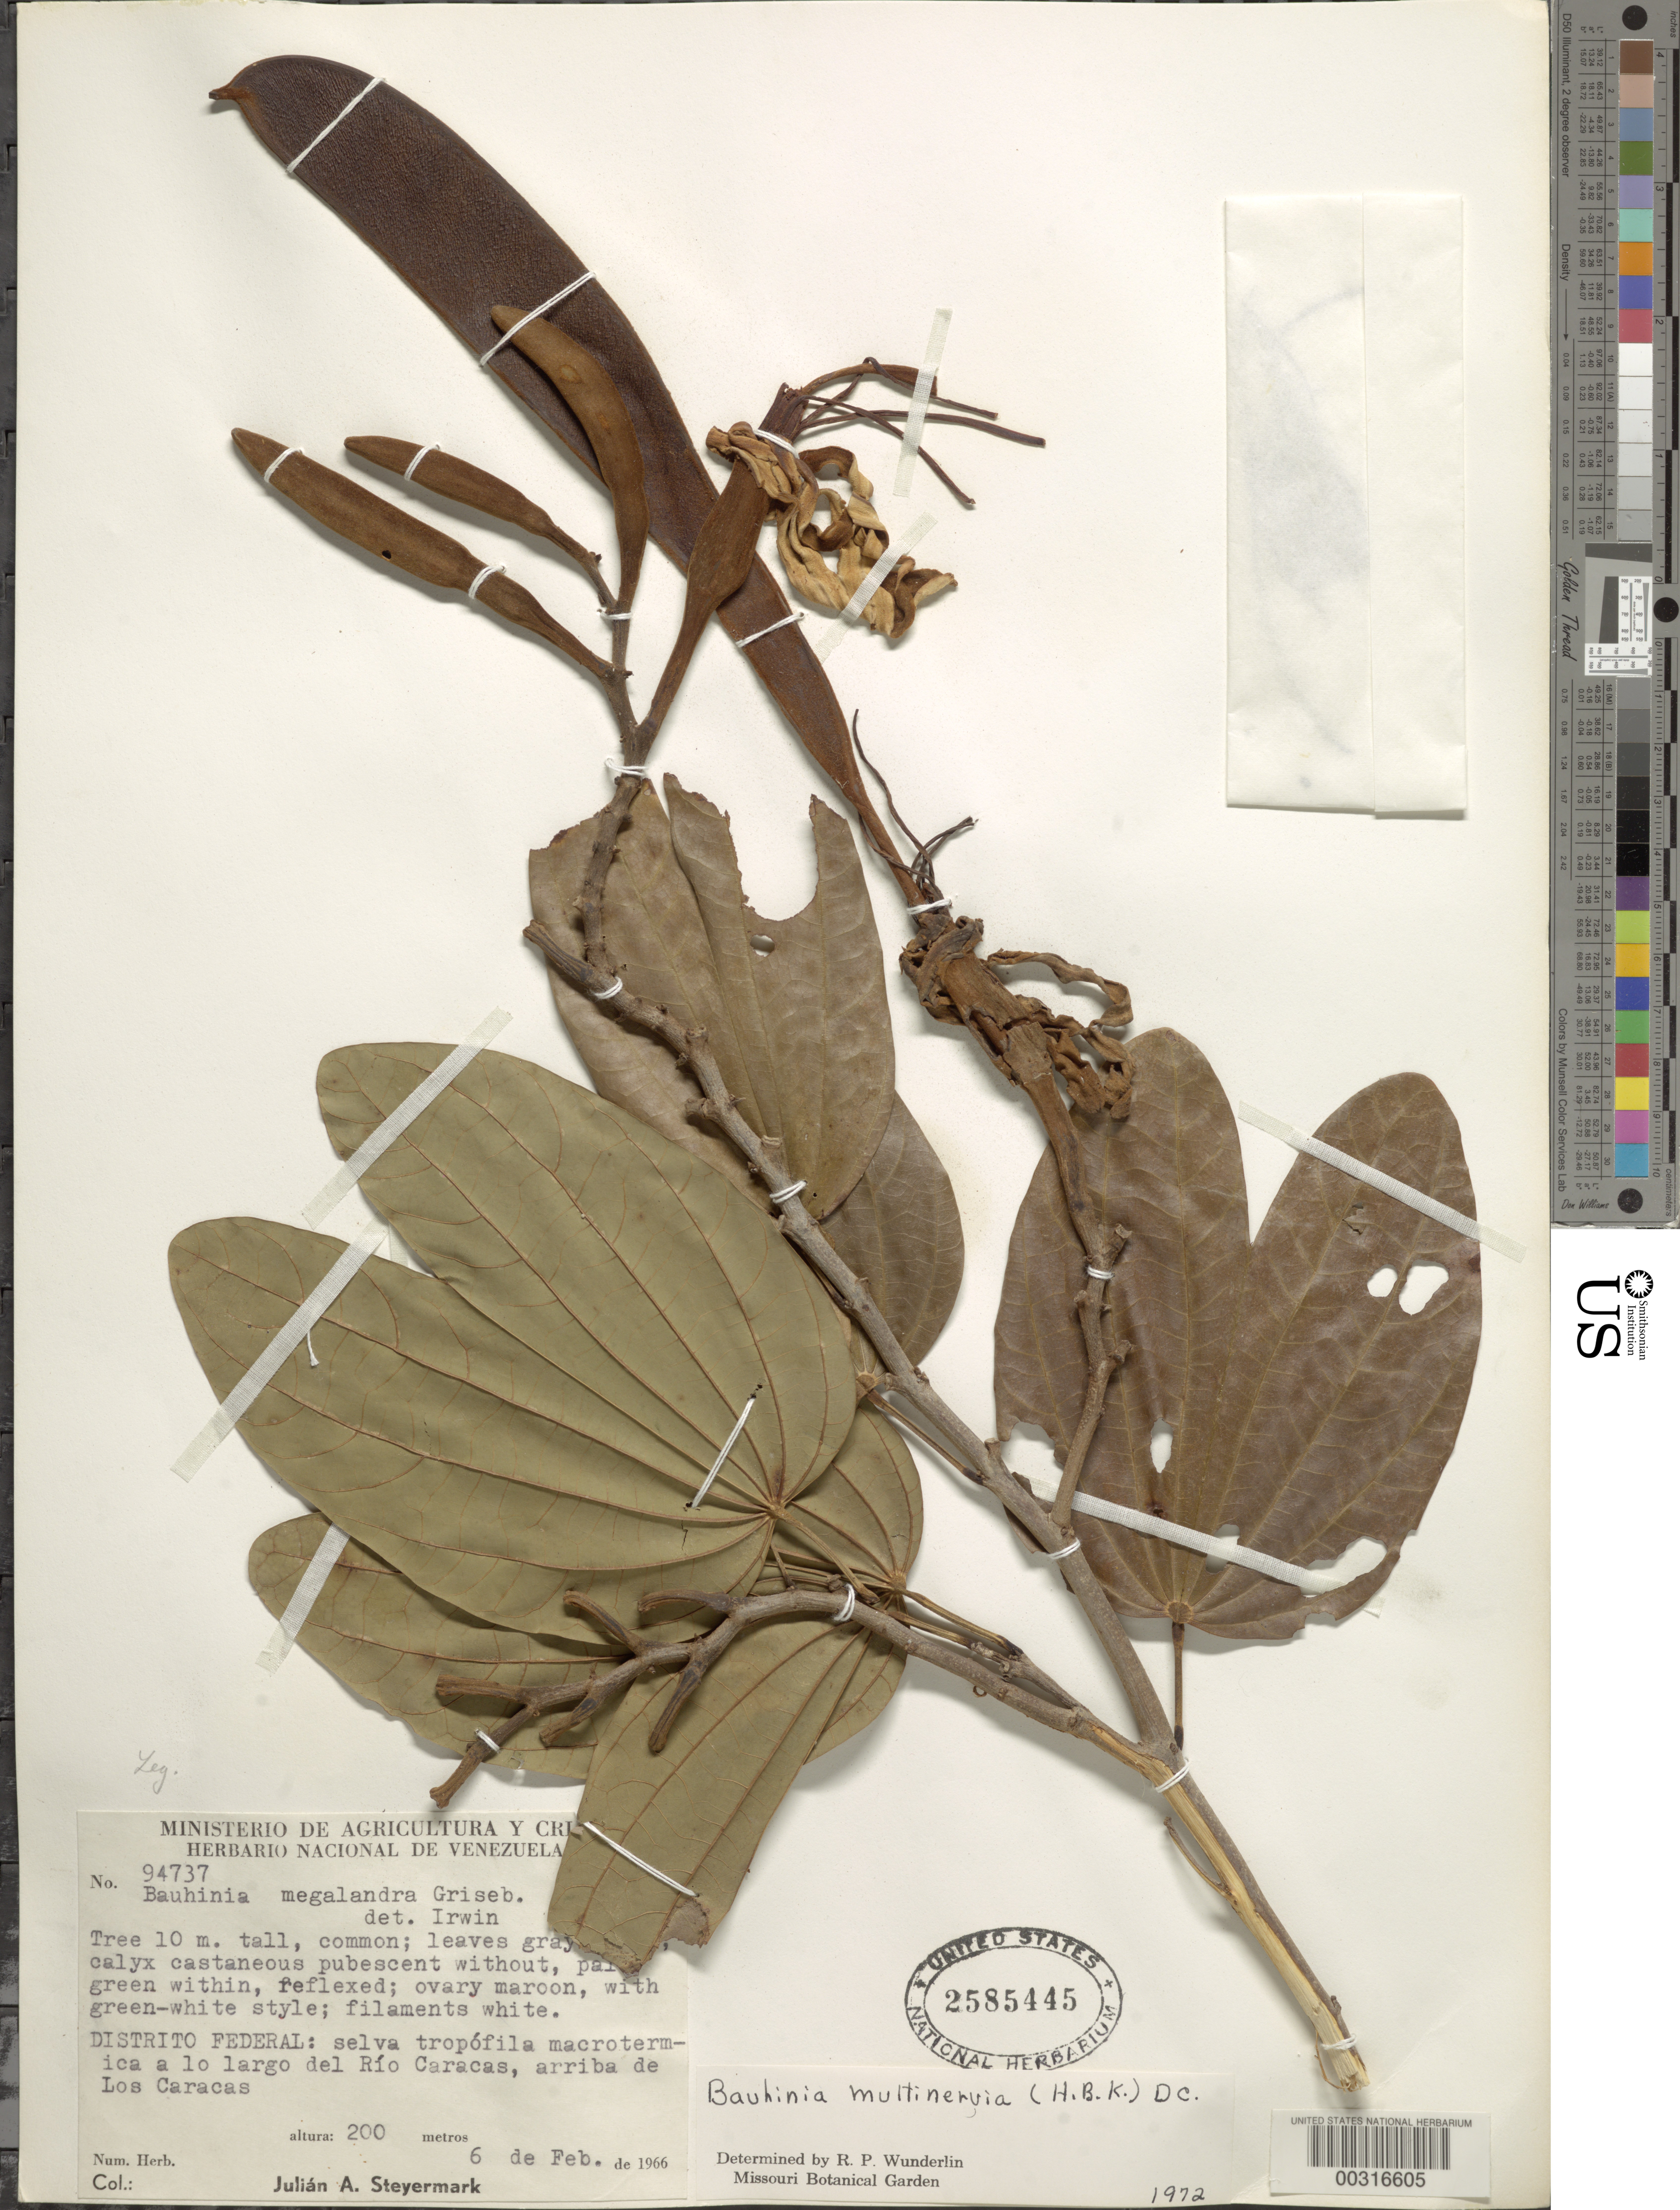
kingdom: Plantae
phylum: Tracheophyta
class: Magnoliopsida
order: Fabales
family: Fabaceae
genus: Bauhinia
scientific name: Bauhinia multinervia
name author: (Kunth) DC.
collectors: J. Steyermark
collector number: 94737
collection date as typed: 06 Feb 1966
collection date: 1966-02-06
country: Venezuela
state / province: Distrito Federal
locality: Along the rio caracas, above los caracas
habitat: Forest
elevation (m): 200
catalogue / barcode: US 2585445